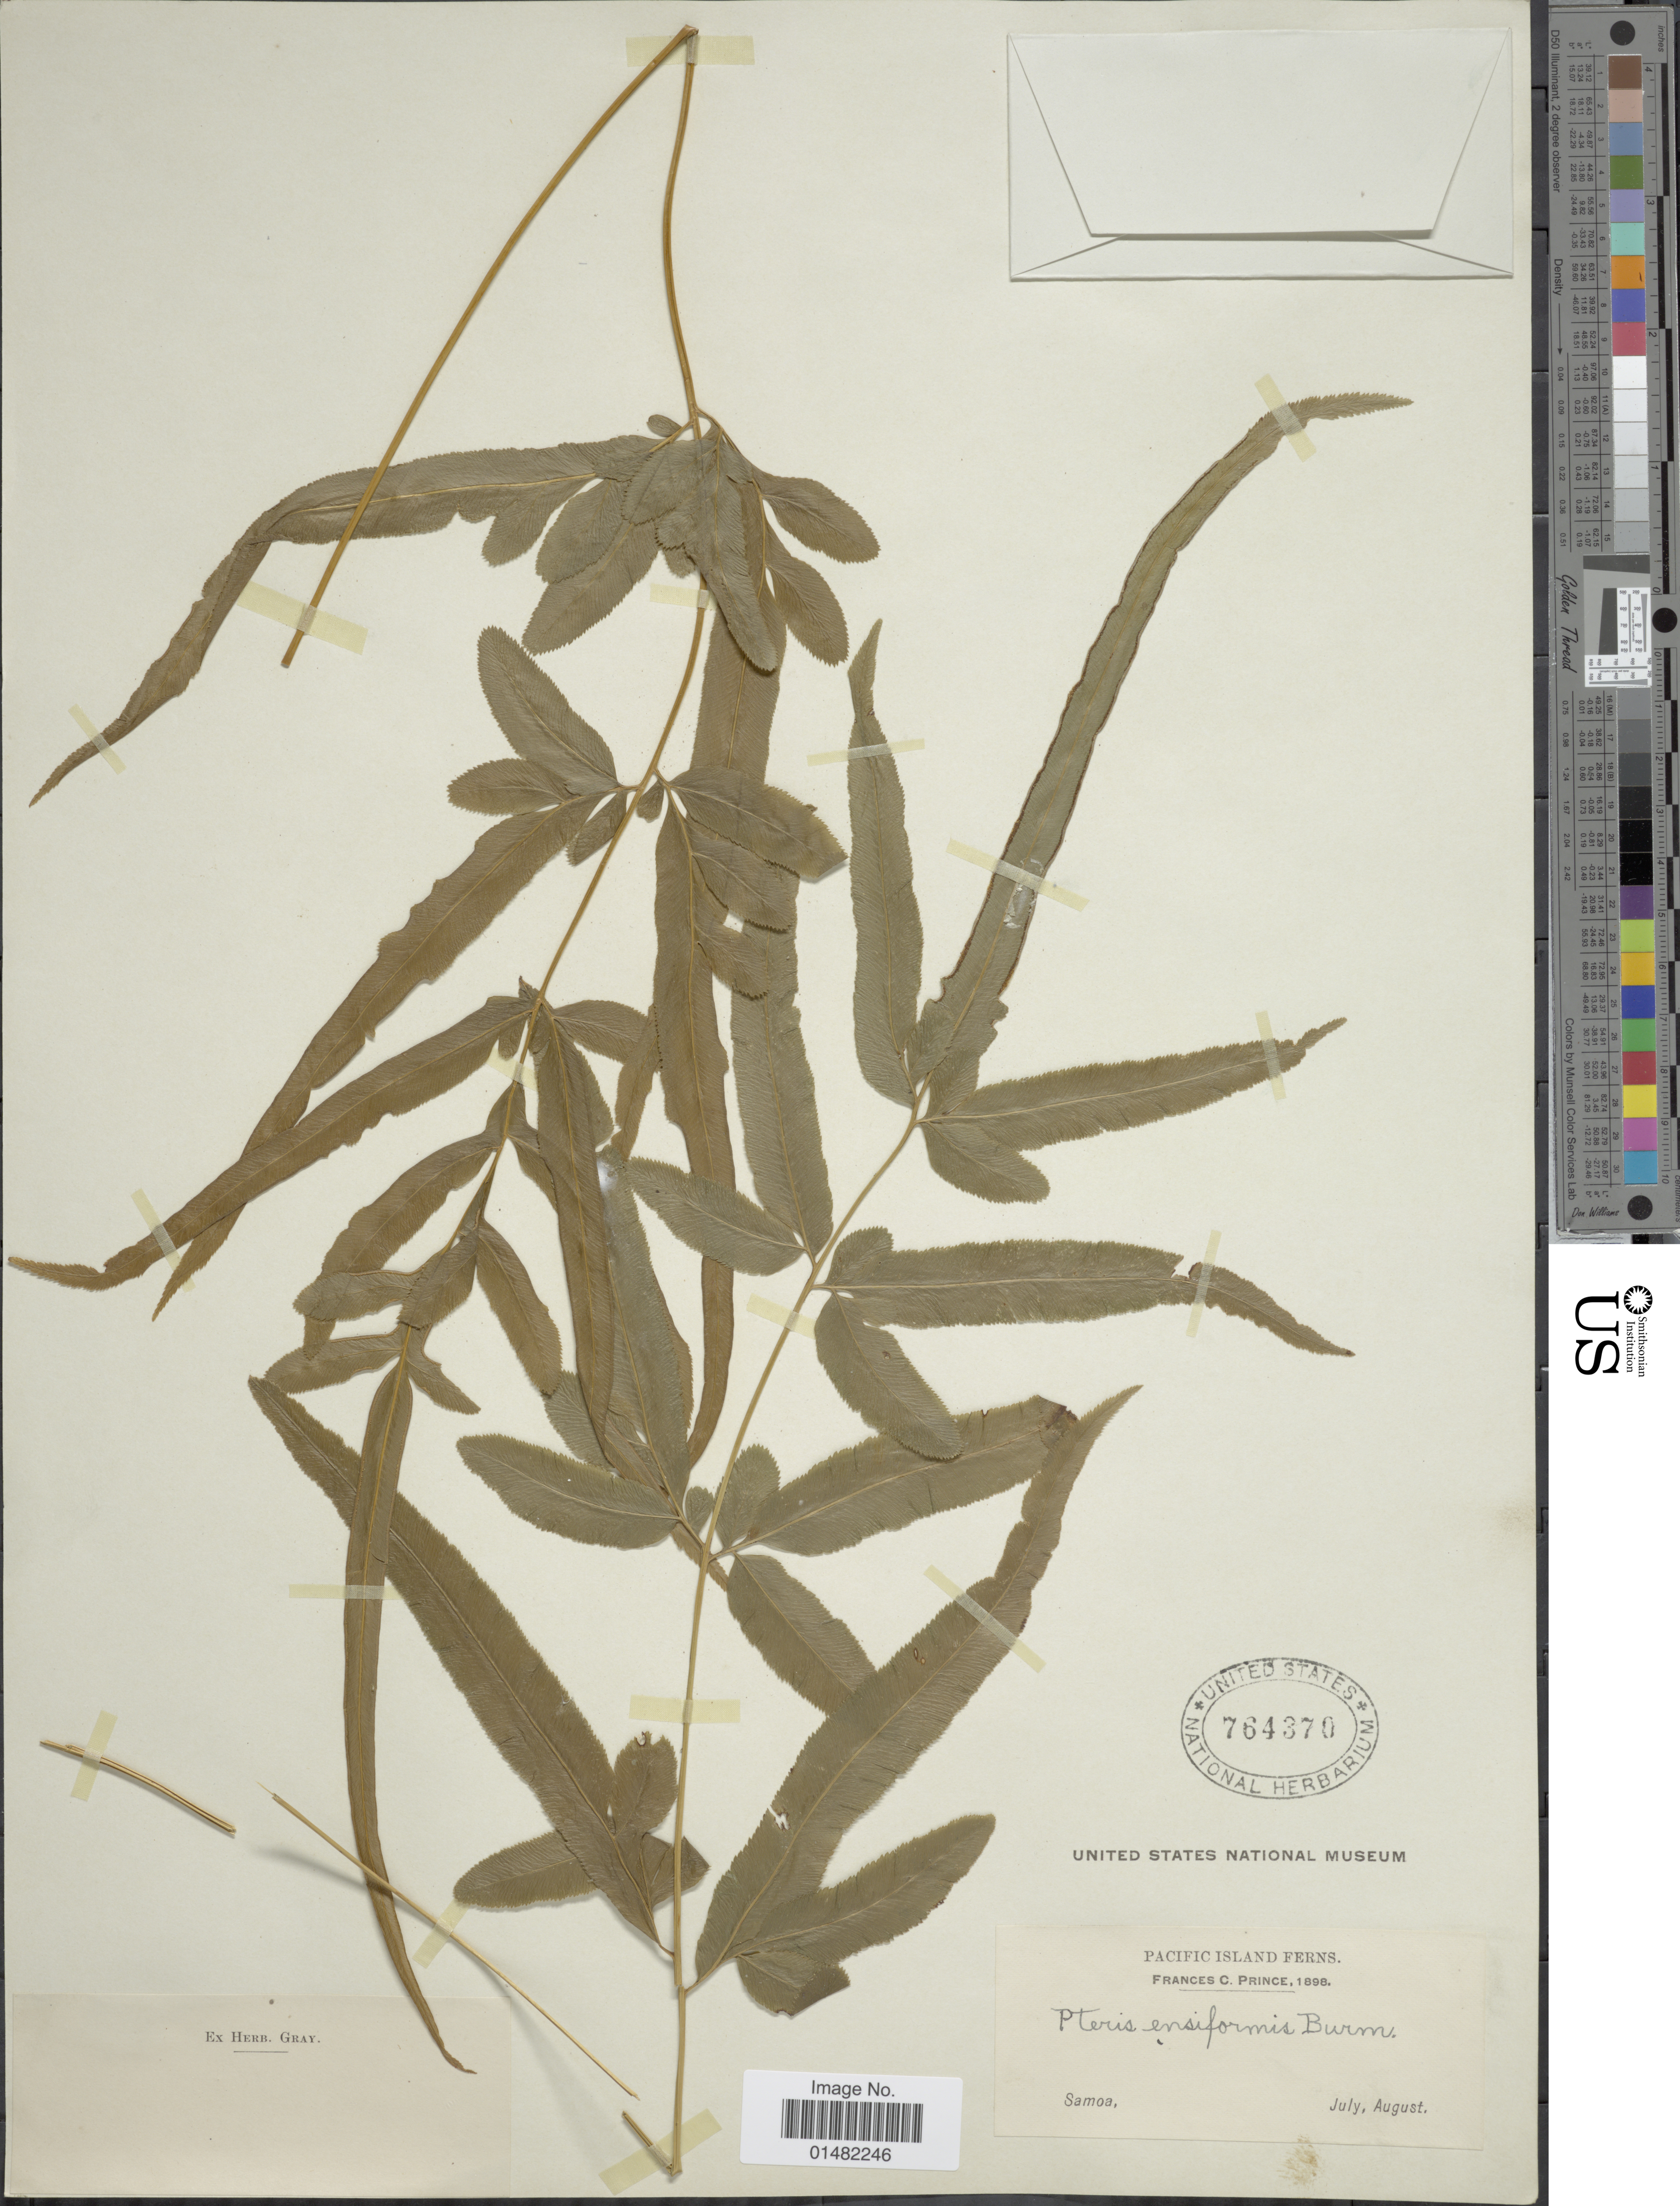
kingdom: Plantae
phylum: Tracheophyta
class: Polypodiopsida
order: Polypodiales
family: Pteridaceae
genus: Pteris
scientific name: Pteris ensiformis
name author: Burm. f.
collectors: F. Prince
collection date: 1898-07/1898-08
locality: Pacific Island Ferns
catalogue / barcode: US 764370